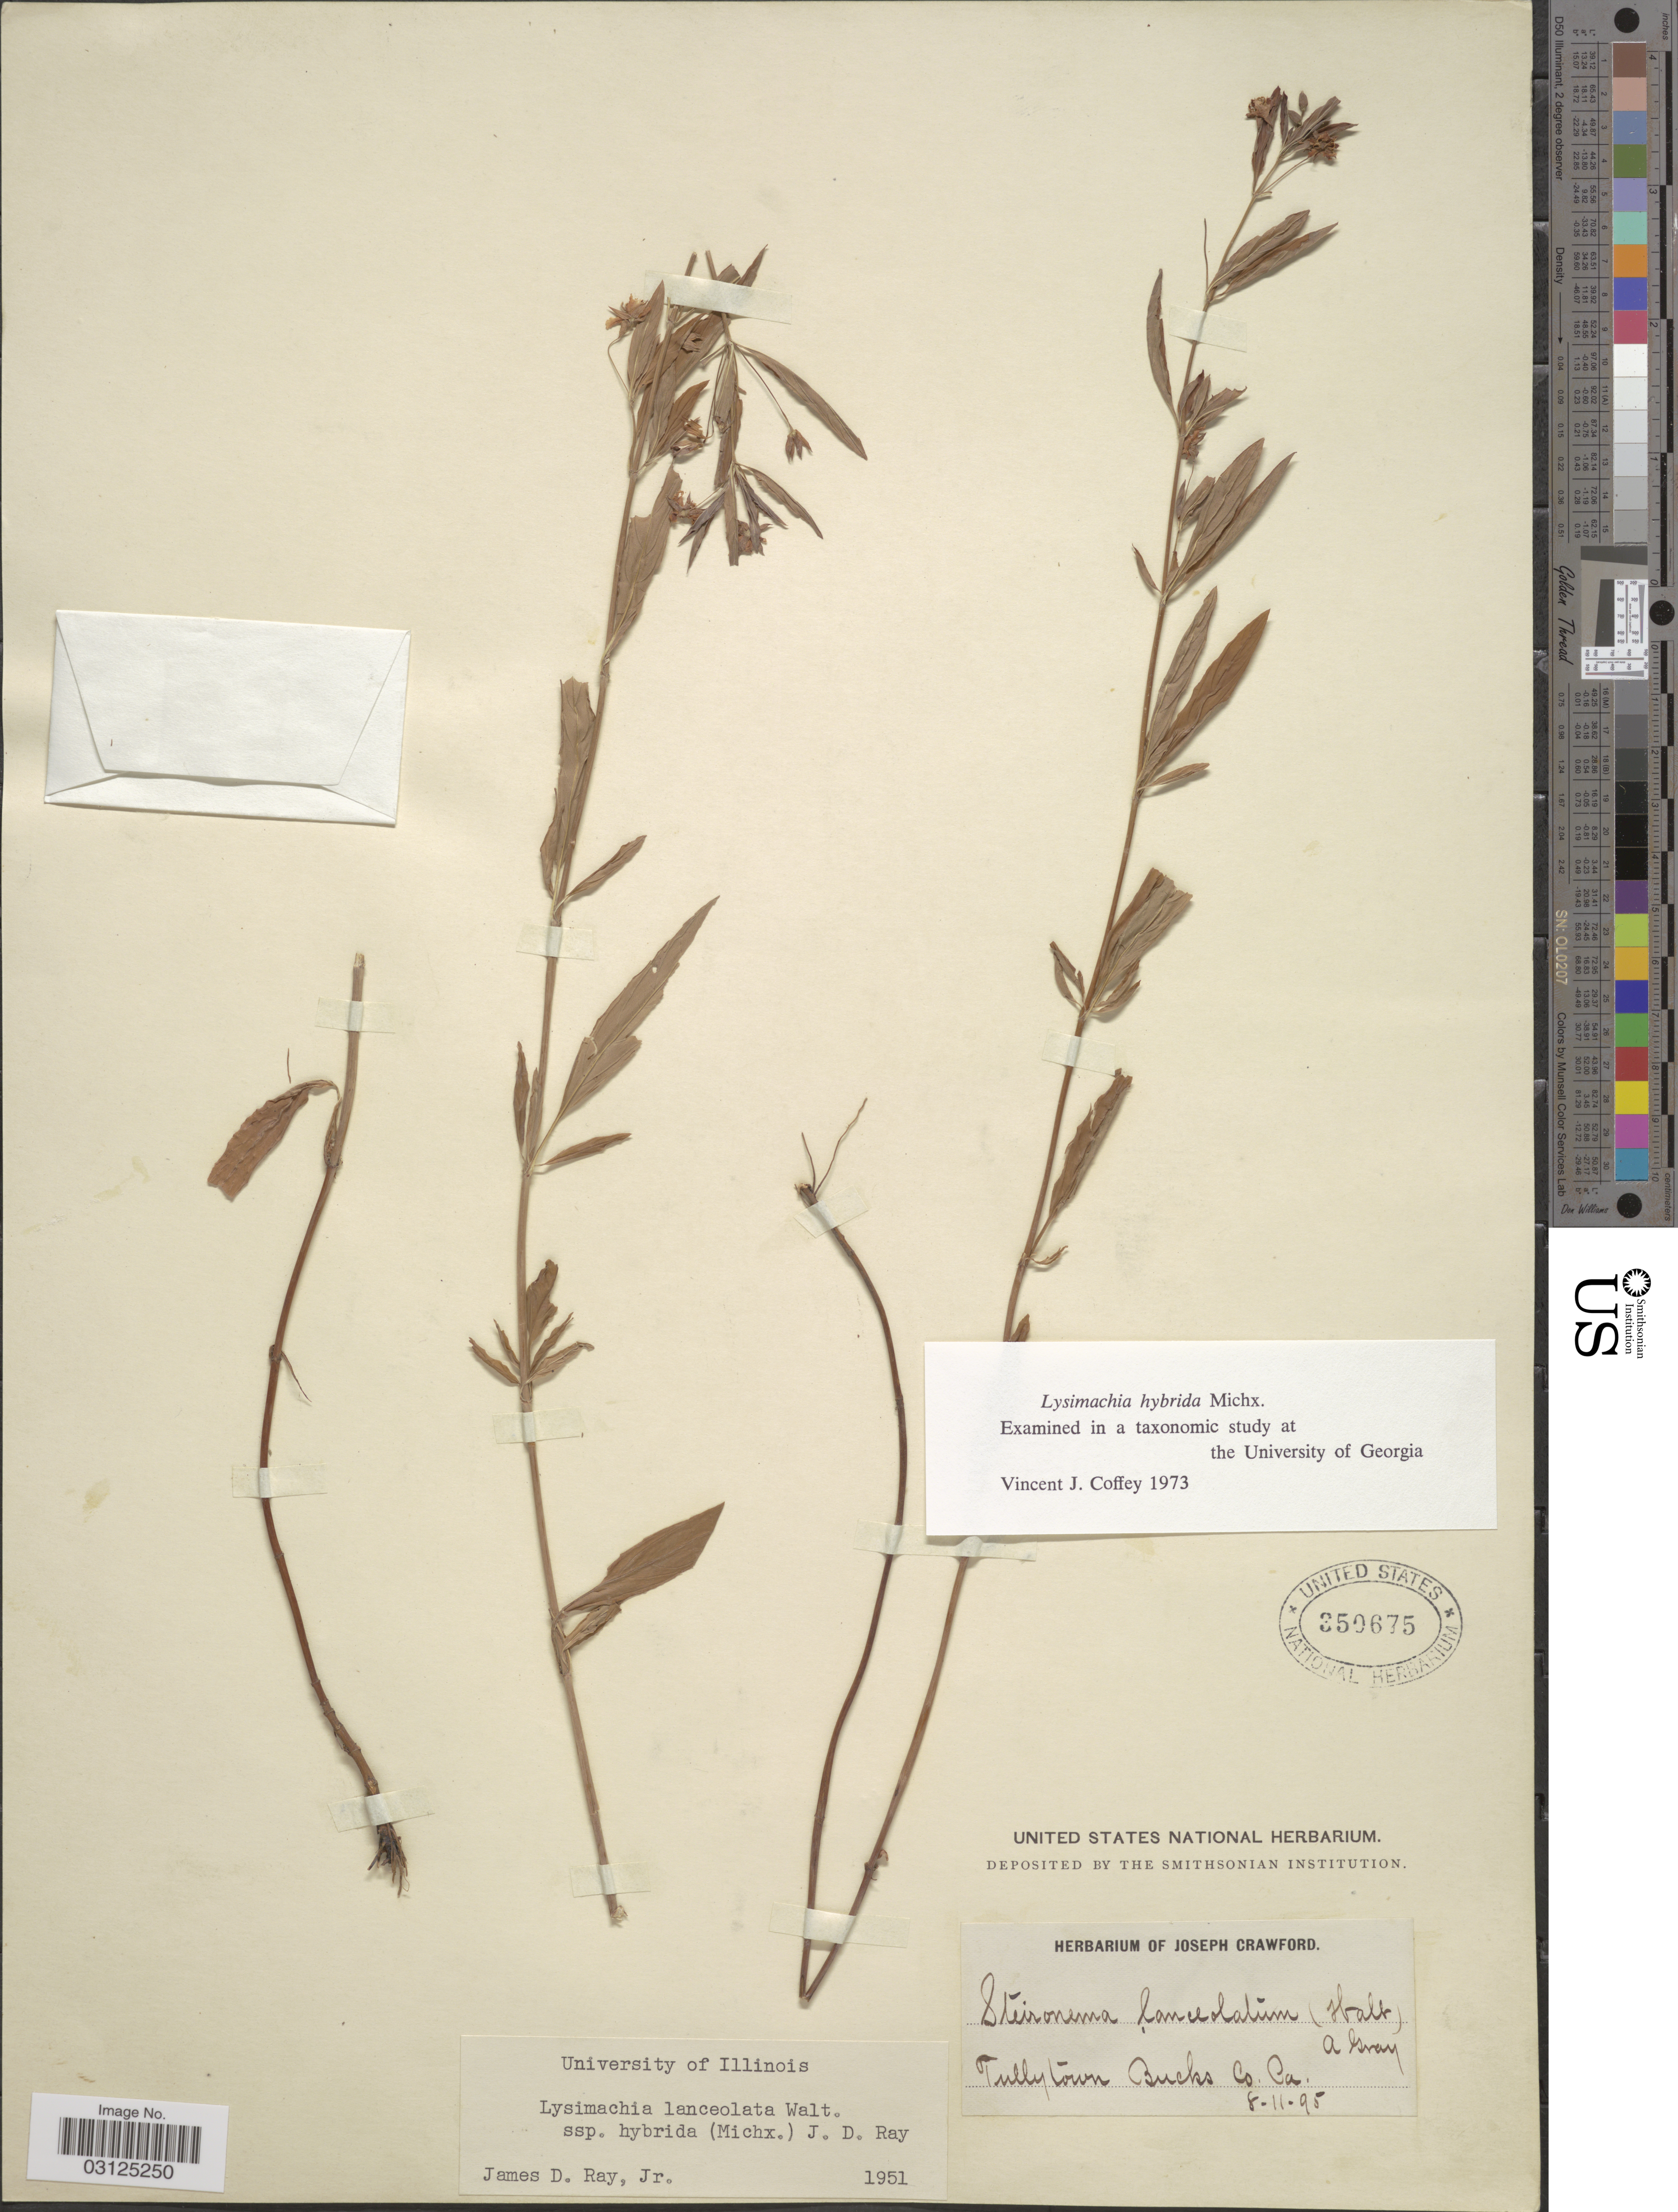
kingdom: Plantae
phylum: Tracheophyta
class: Magnoliopsida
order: Ericales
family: Primulaceae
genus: Lysimachia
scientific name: Lysimachia hybrida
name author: Michx.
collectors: ex herb. Joseph Crawford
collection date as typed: Transcribed d/m/y: 11/8/95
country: United States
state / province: Georgia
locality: Tullytown Bucks Co.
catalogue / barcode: US 350675